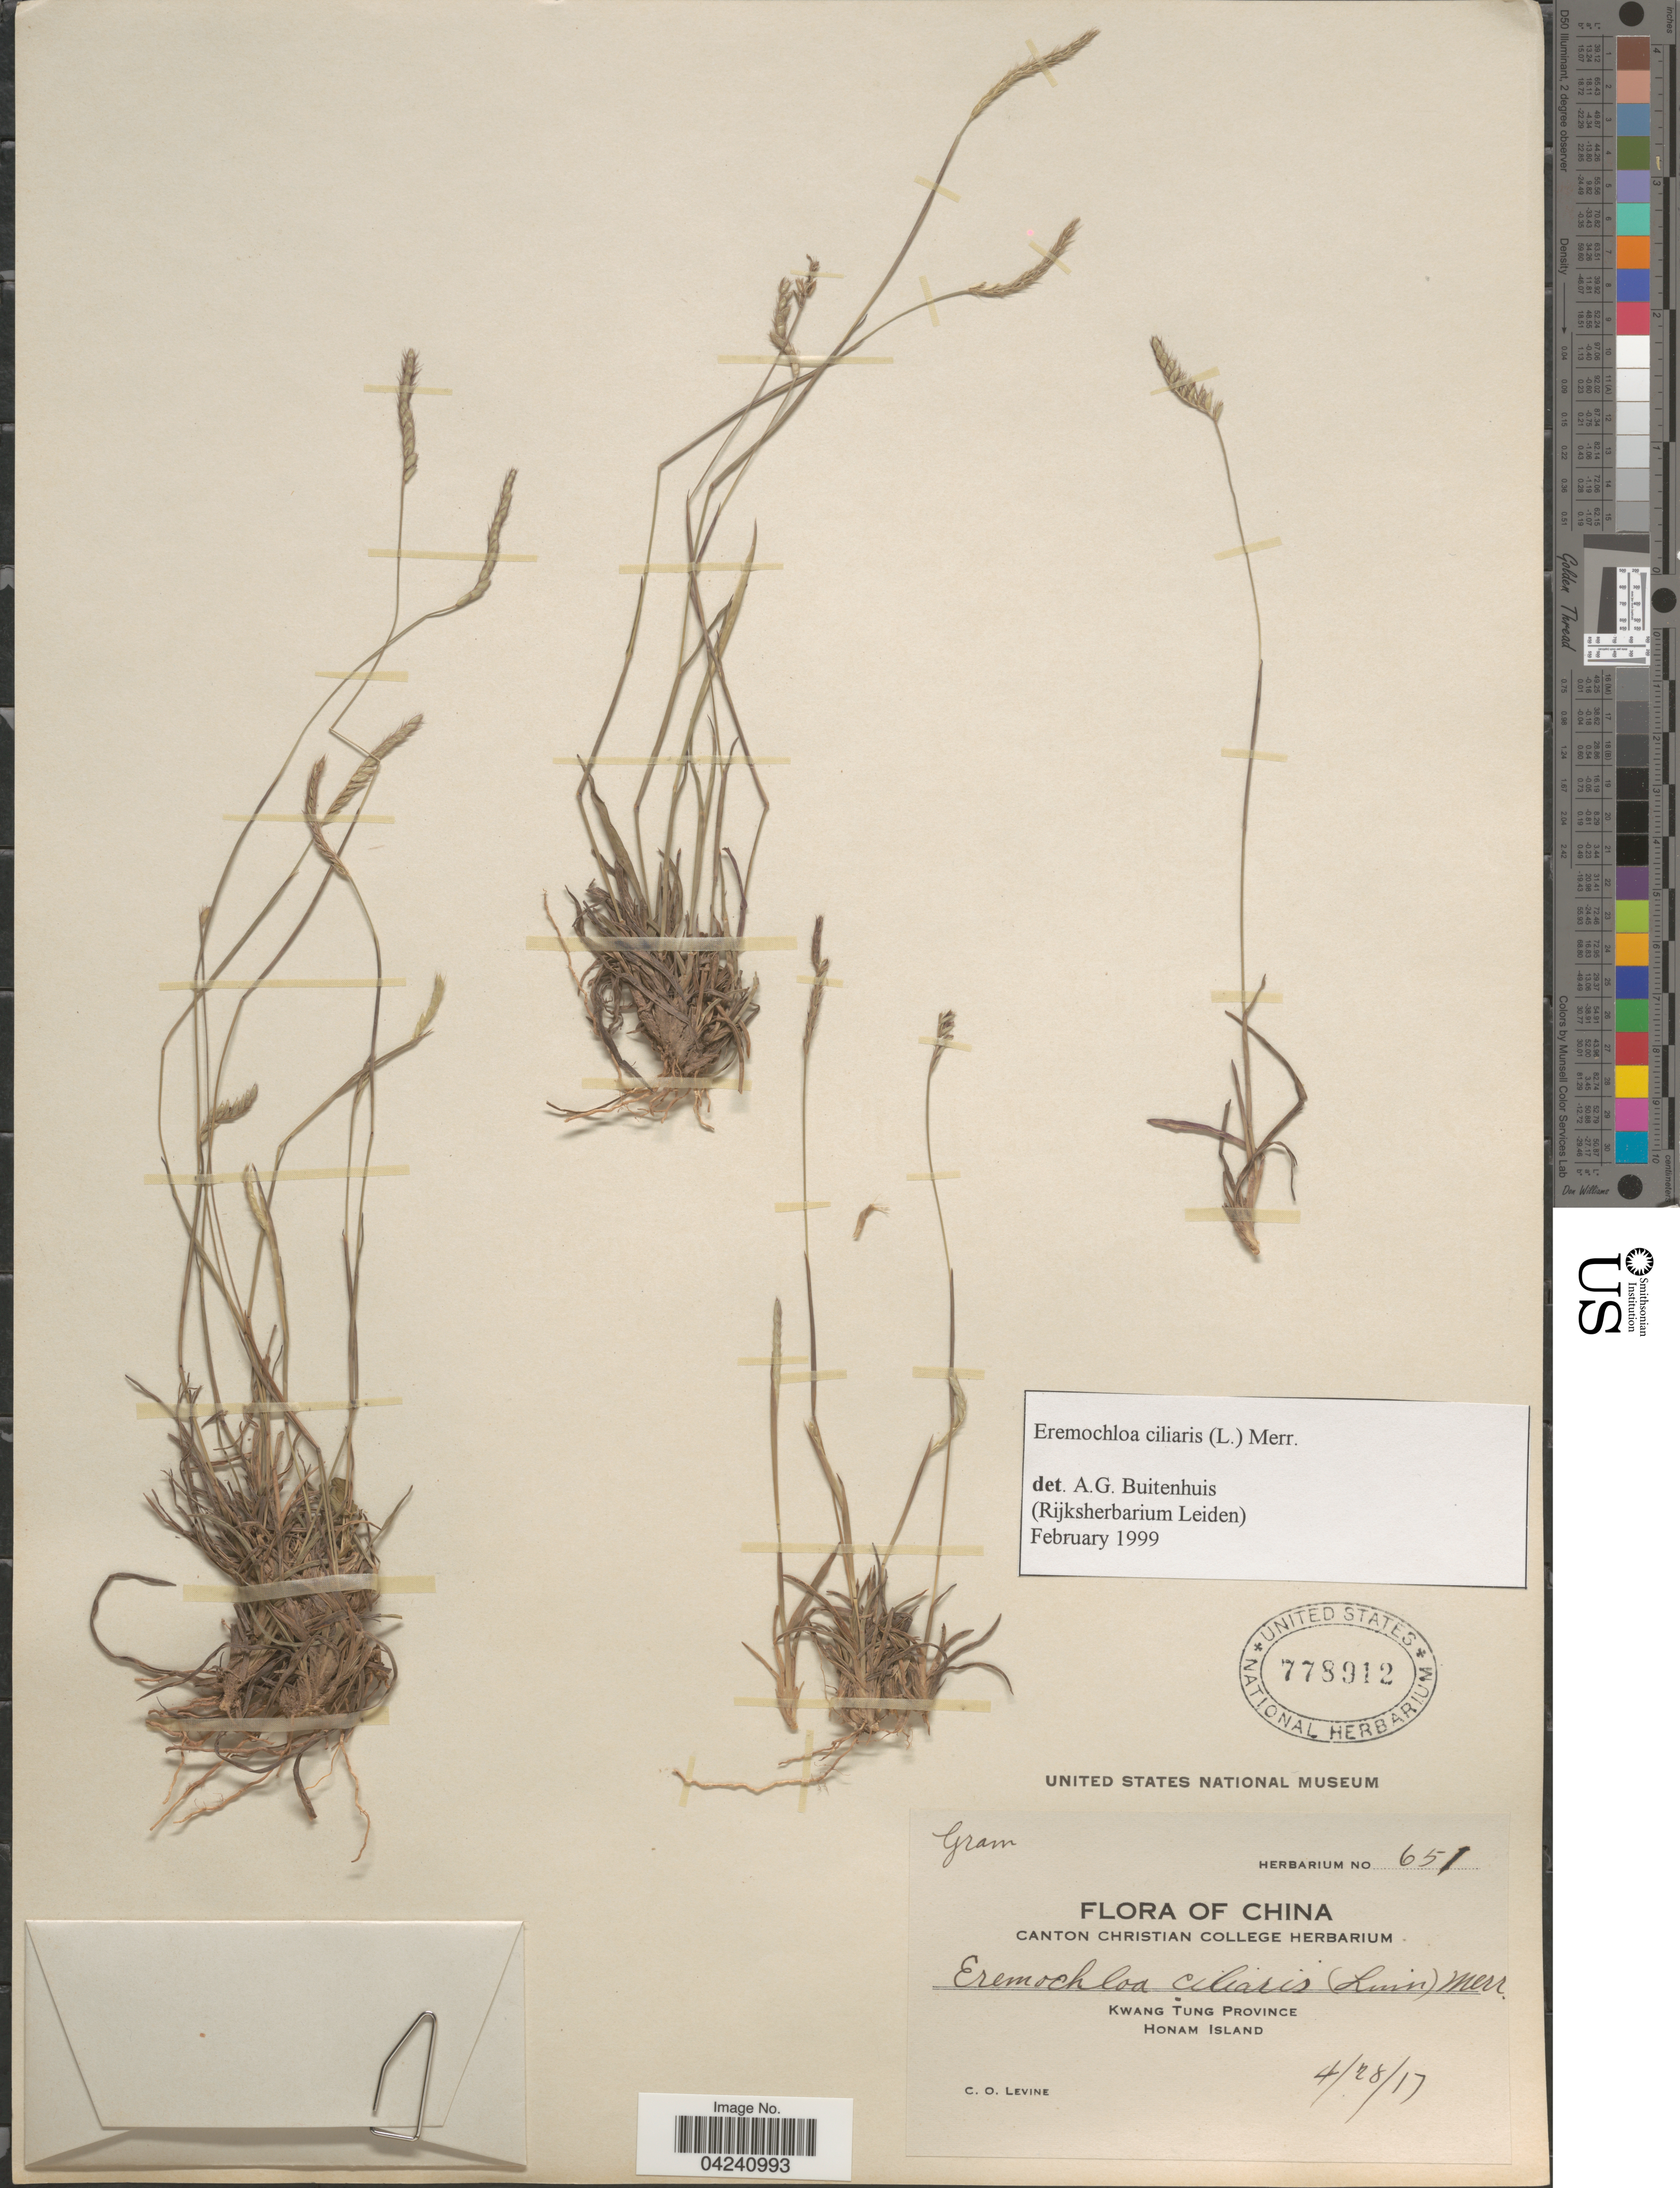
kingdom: Plantae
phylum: Tracheophyta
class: Liliopsida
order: Poales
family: Poaceae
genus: Eremochloa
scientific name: Eremochloa ciliaris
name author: (L.) Merr.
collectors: C. O. Levine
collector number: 651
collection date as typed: Transcribed d/m/y: 28/4/17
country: China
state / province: Guangdong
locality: Kwang Tung Province. Honam Island.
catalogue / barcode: US 778912